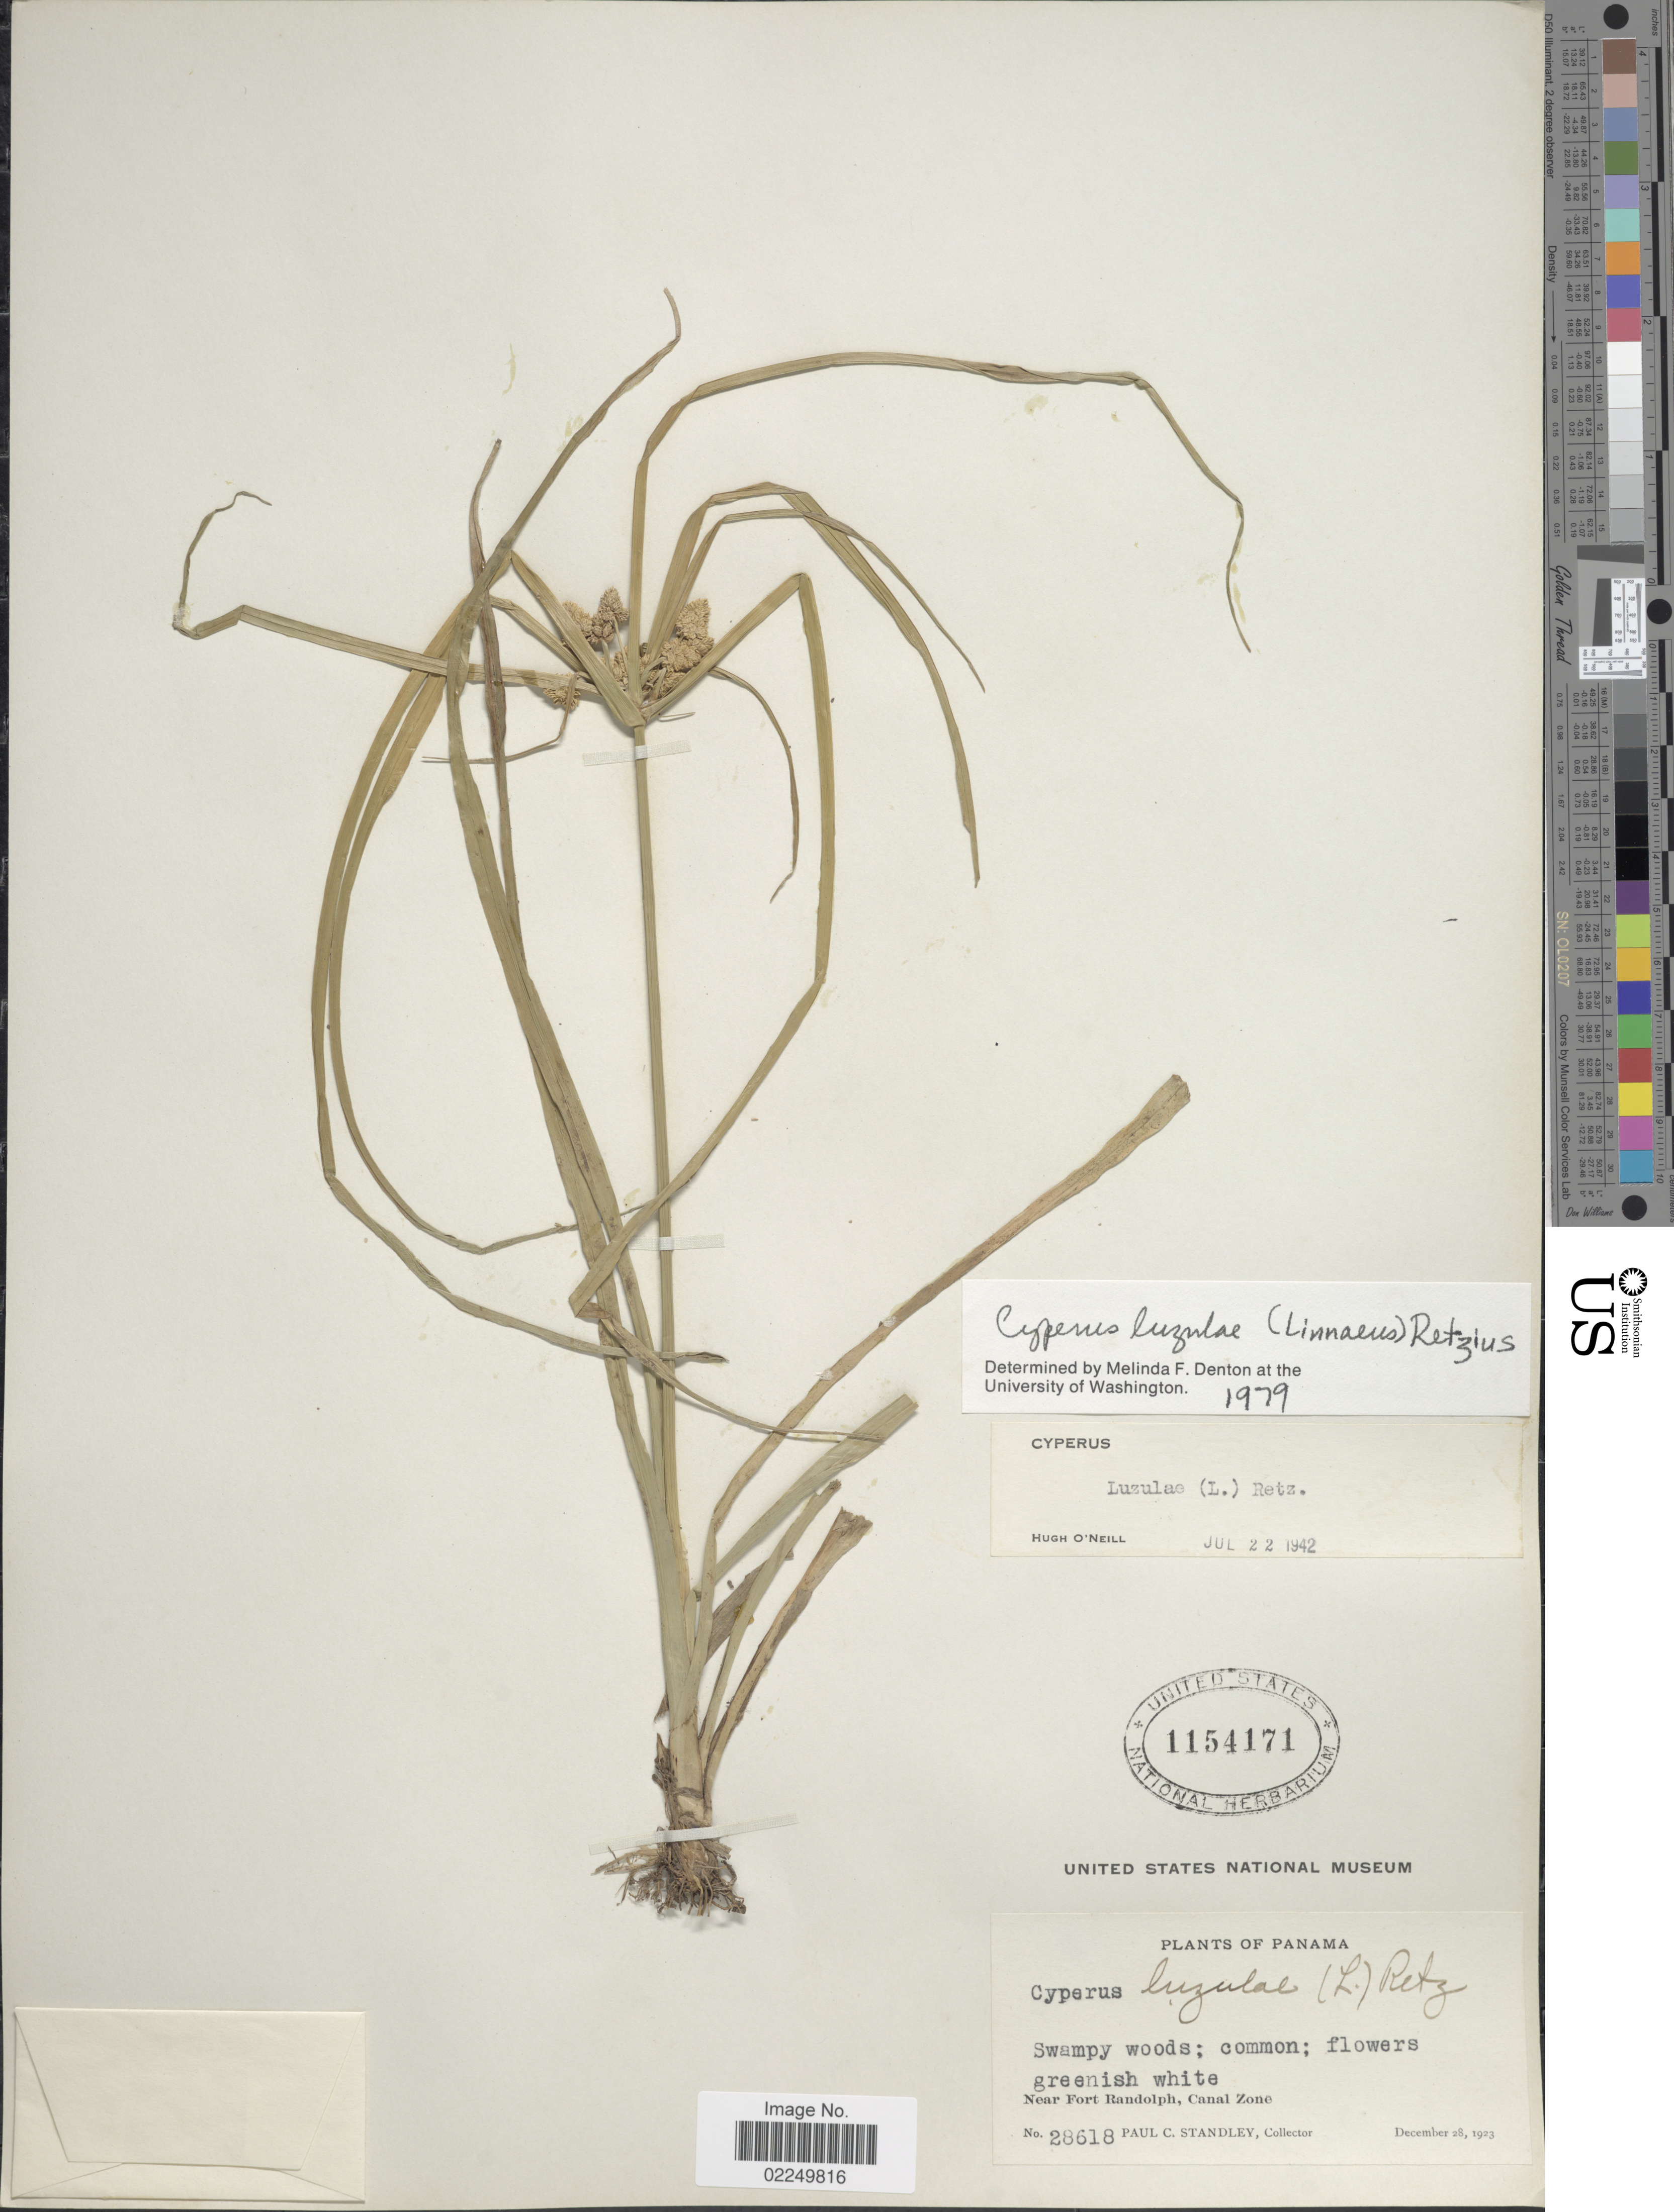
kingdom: Plantae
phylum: Tracheophyta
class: Liliopsida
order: Poales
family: Cyperaceae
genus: Cyperus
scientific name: Cyperus luzulae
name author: (L.) Rottb. ex Retz.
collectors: P. C. Standley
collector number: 28618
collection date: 1923-12-28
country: Panama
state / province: Colón / Panamá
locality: Near Fort Randolph, Canal Zone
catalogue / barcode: US 1154171